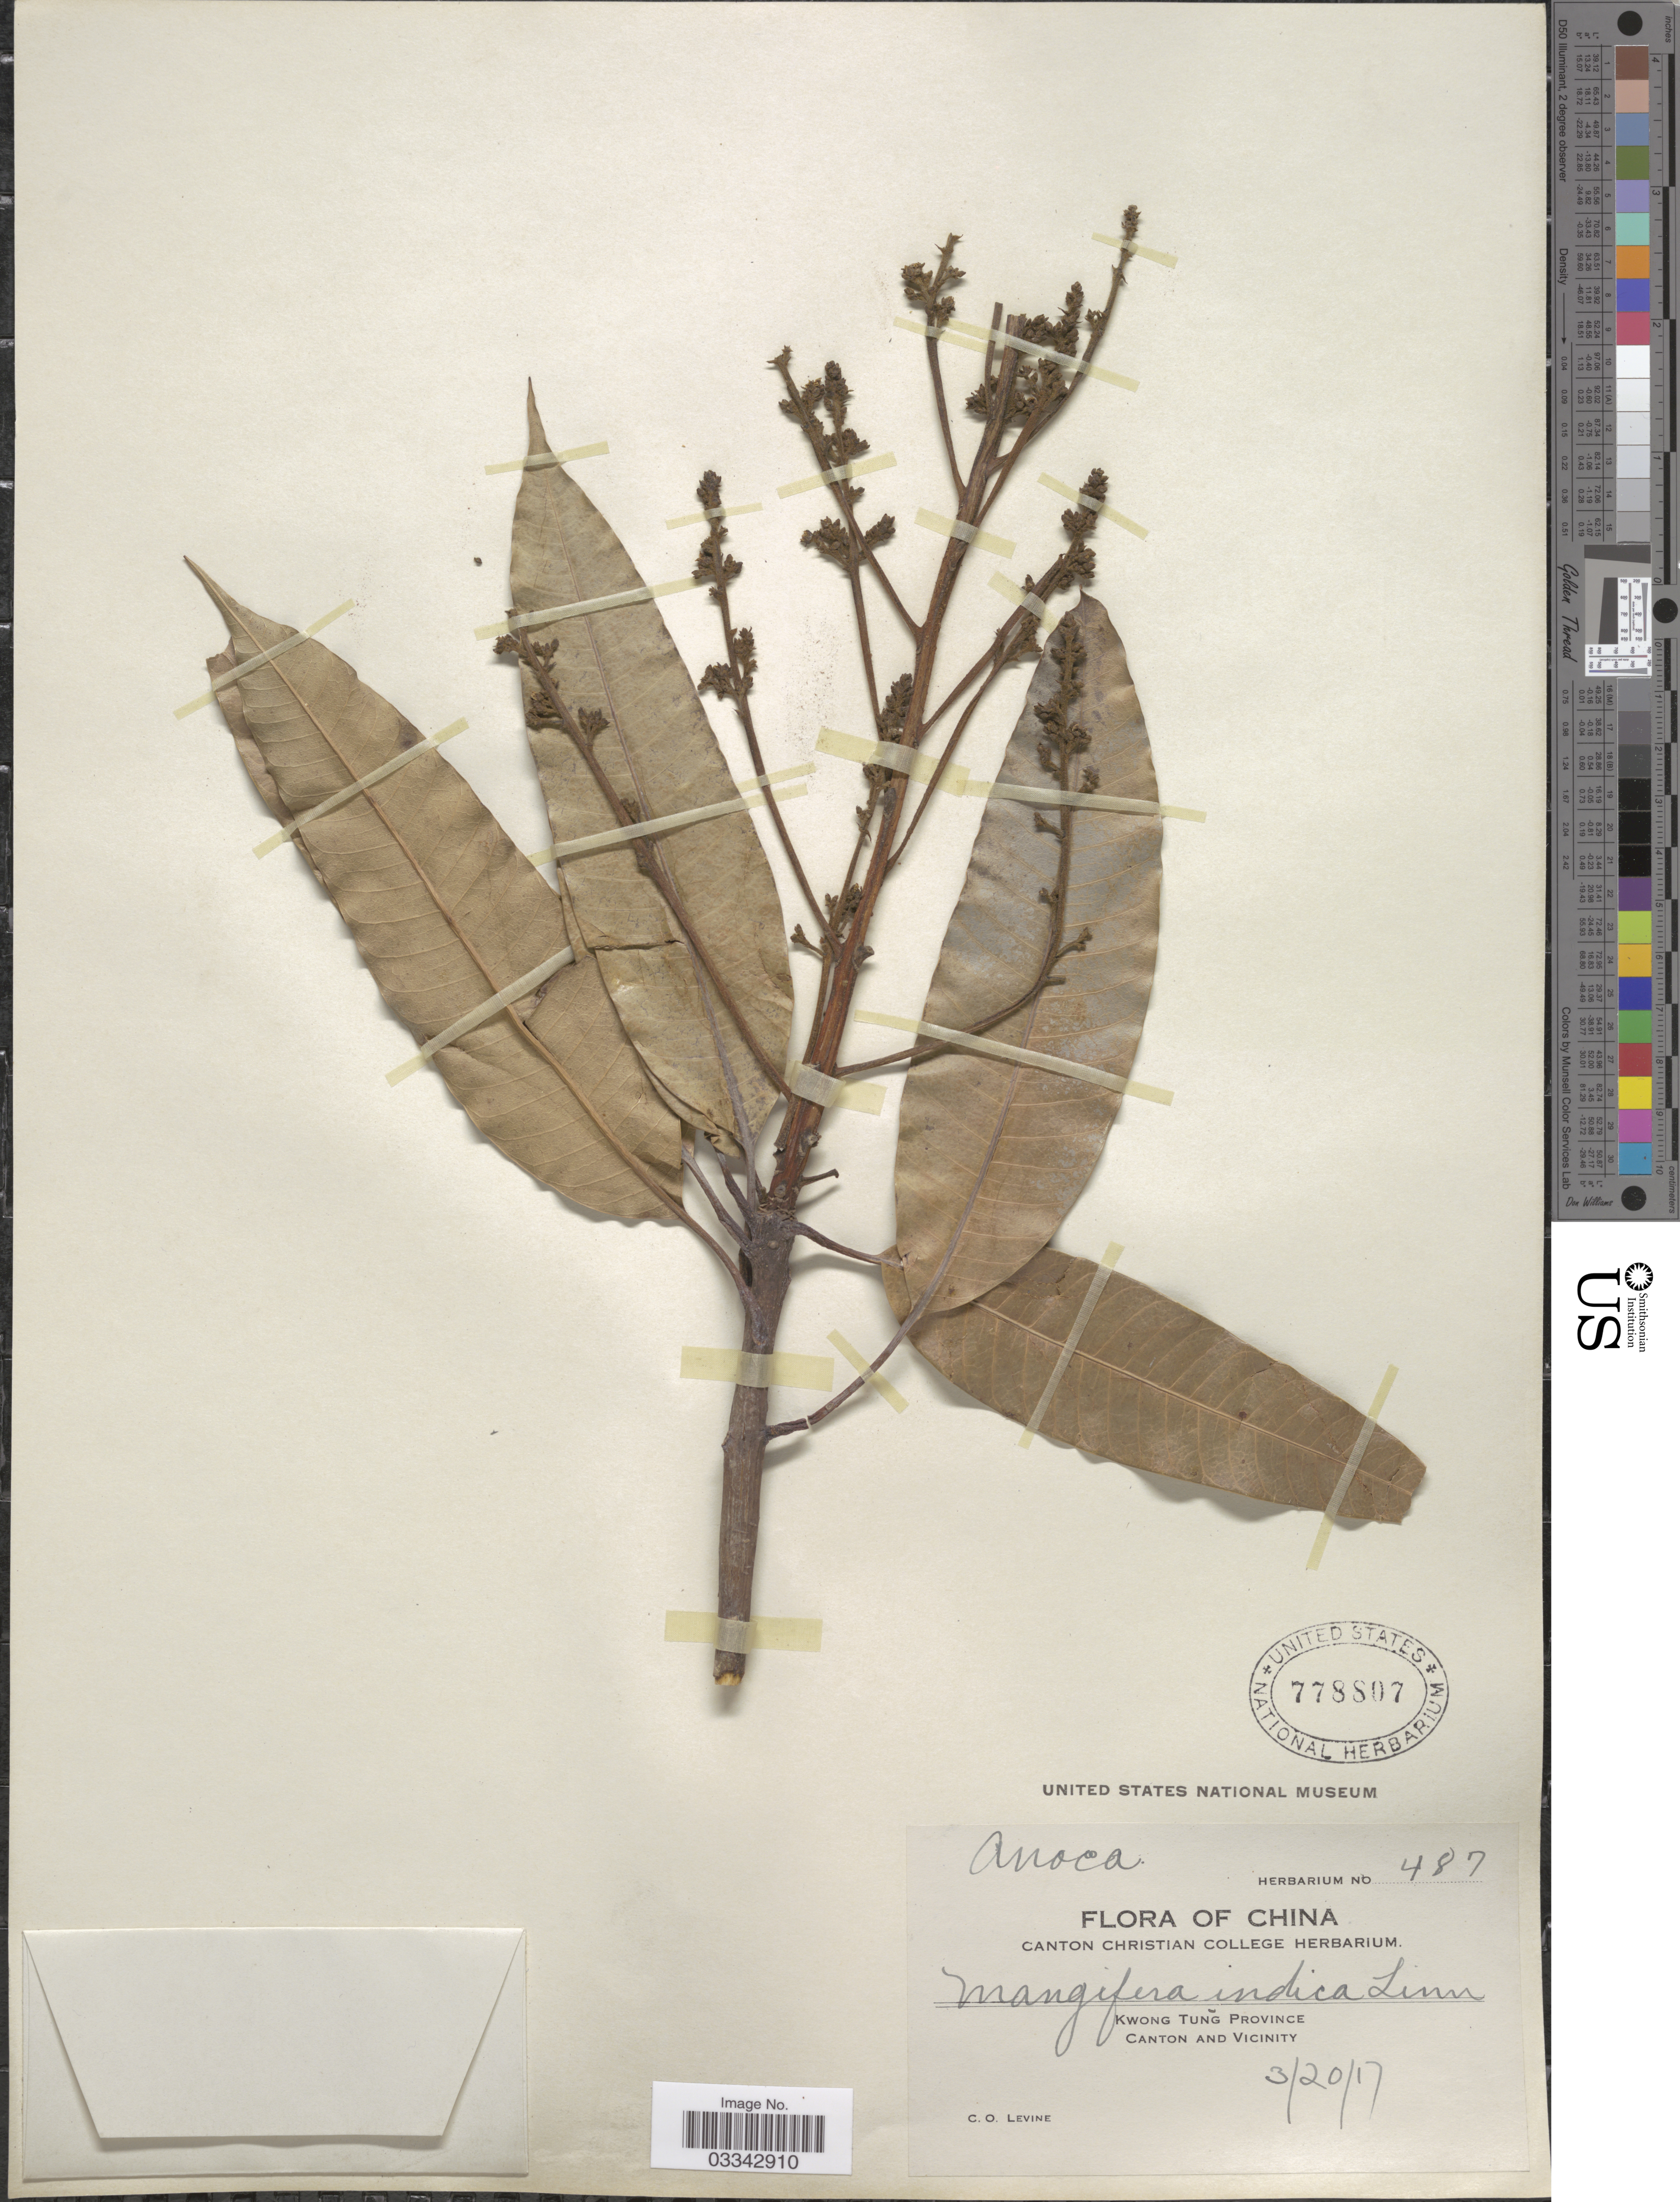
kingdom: Plantae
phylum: Tracheophyta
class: Magnoliopsida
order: Sapindales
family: Anacardiaceae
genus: Mangifera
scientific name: Mangifera indica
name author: L.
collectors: C. O. Levine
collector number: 487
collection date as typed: Transcribed d/m/y: 20/3/17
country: China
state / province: Guangdong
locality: Kwong Tung Province. Canton and Vicinity.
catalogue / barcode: US 778807